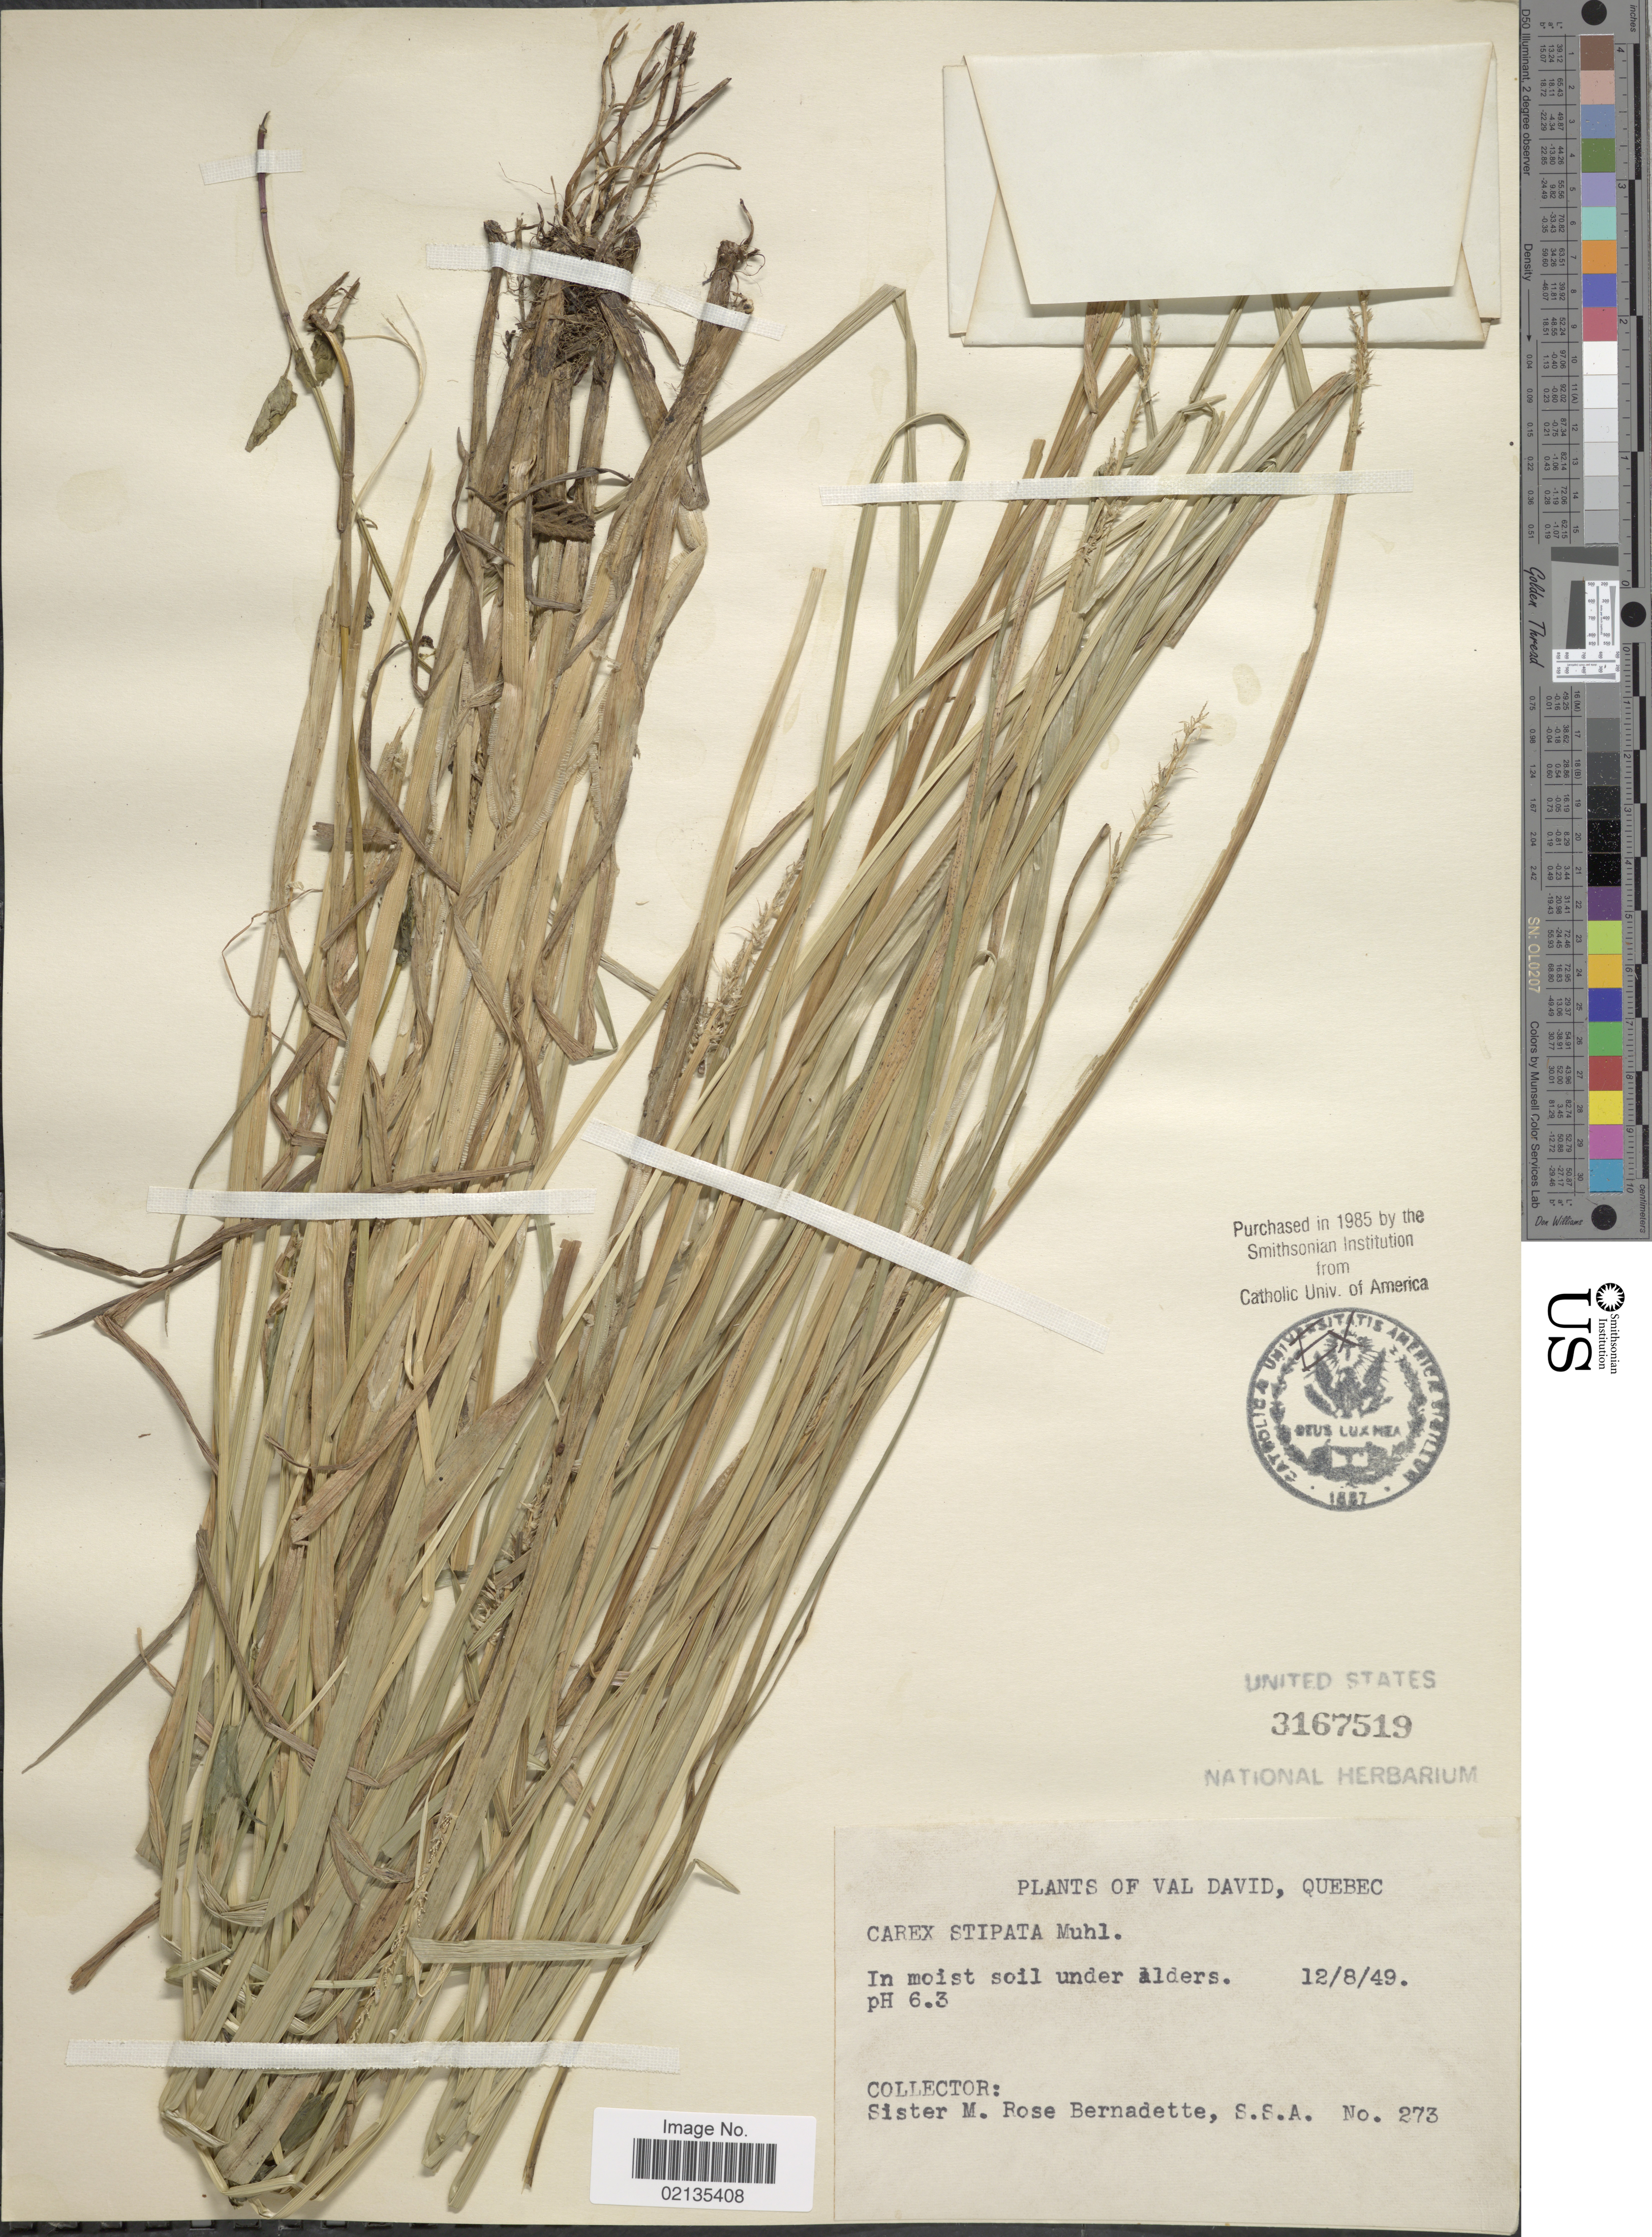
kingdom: Plantae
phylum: Tracheophyta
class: Liliopsida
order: Poales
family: Cyperaceae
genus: Carex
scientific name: Carex stipata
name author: Muhl. ex Willd.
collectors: M. Bernadette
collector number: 273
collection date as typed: Transcribed d/m/y: 12/8/49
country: Canada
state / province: Quebec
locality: In moist soil under alders ph. 6.3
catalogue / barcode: US 3167519